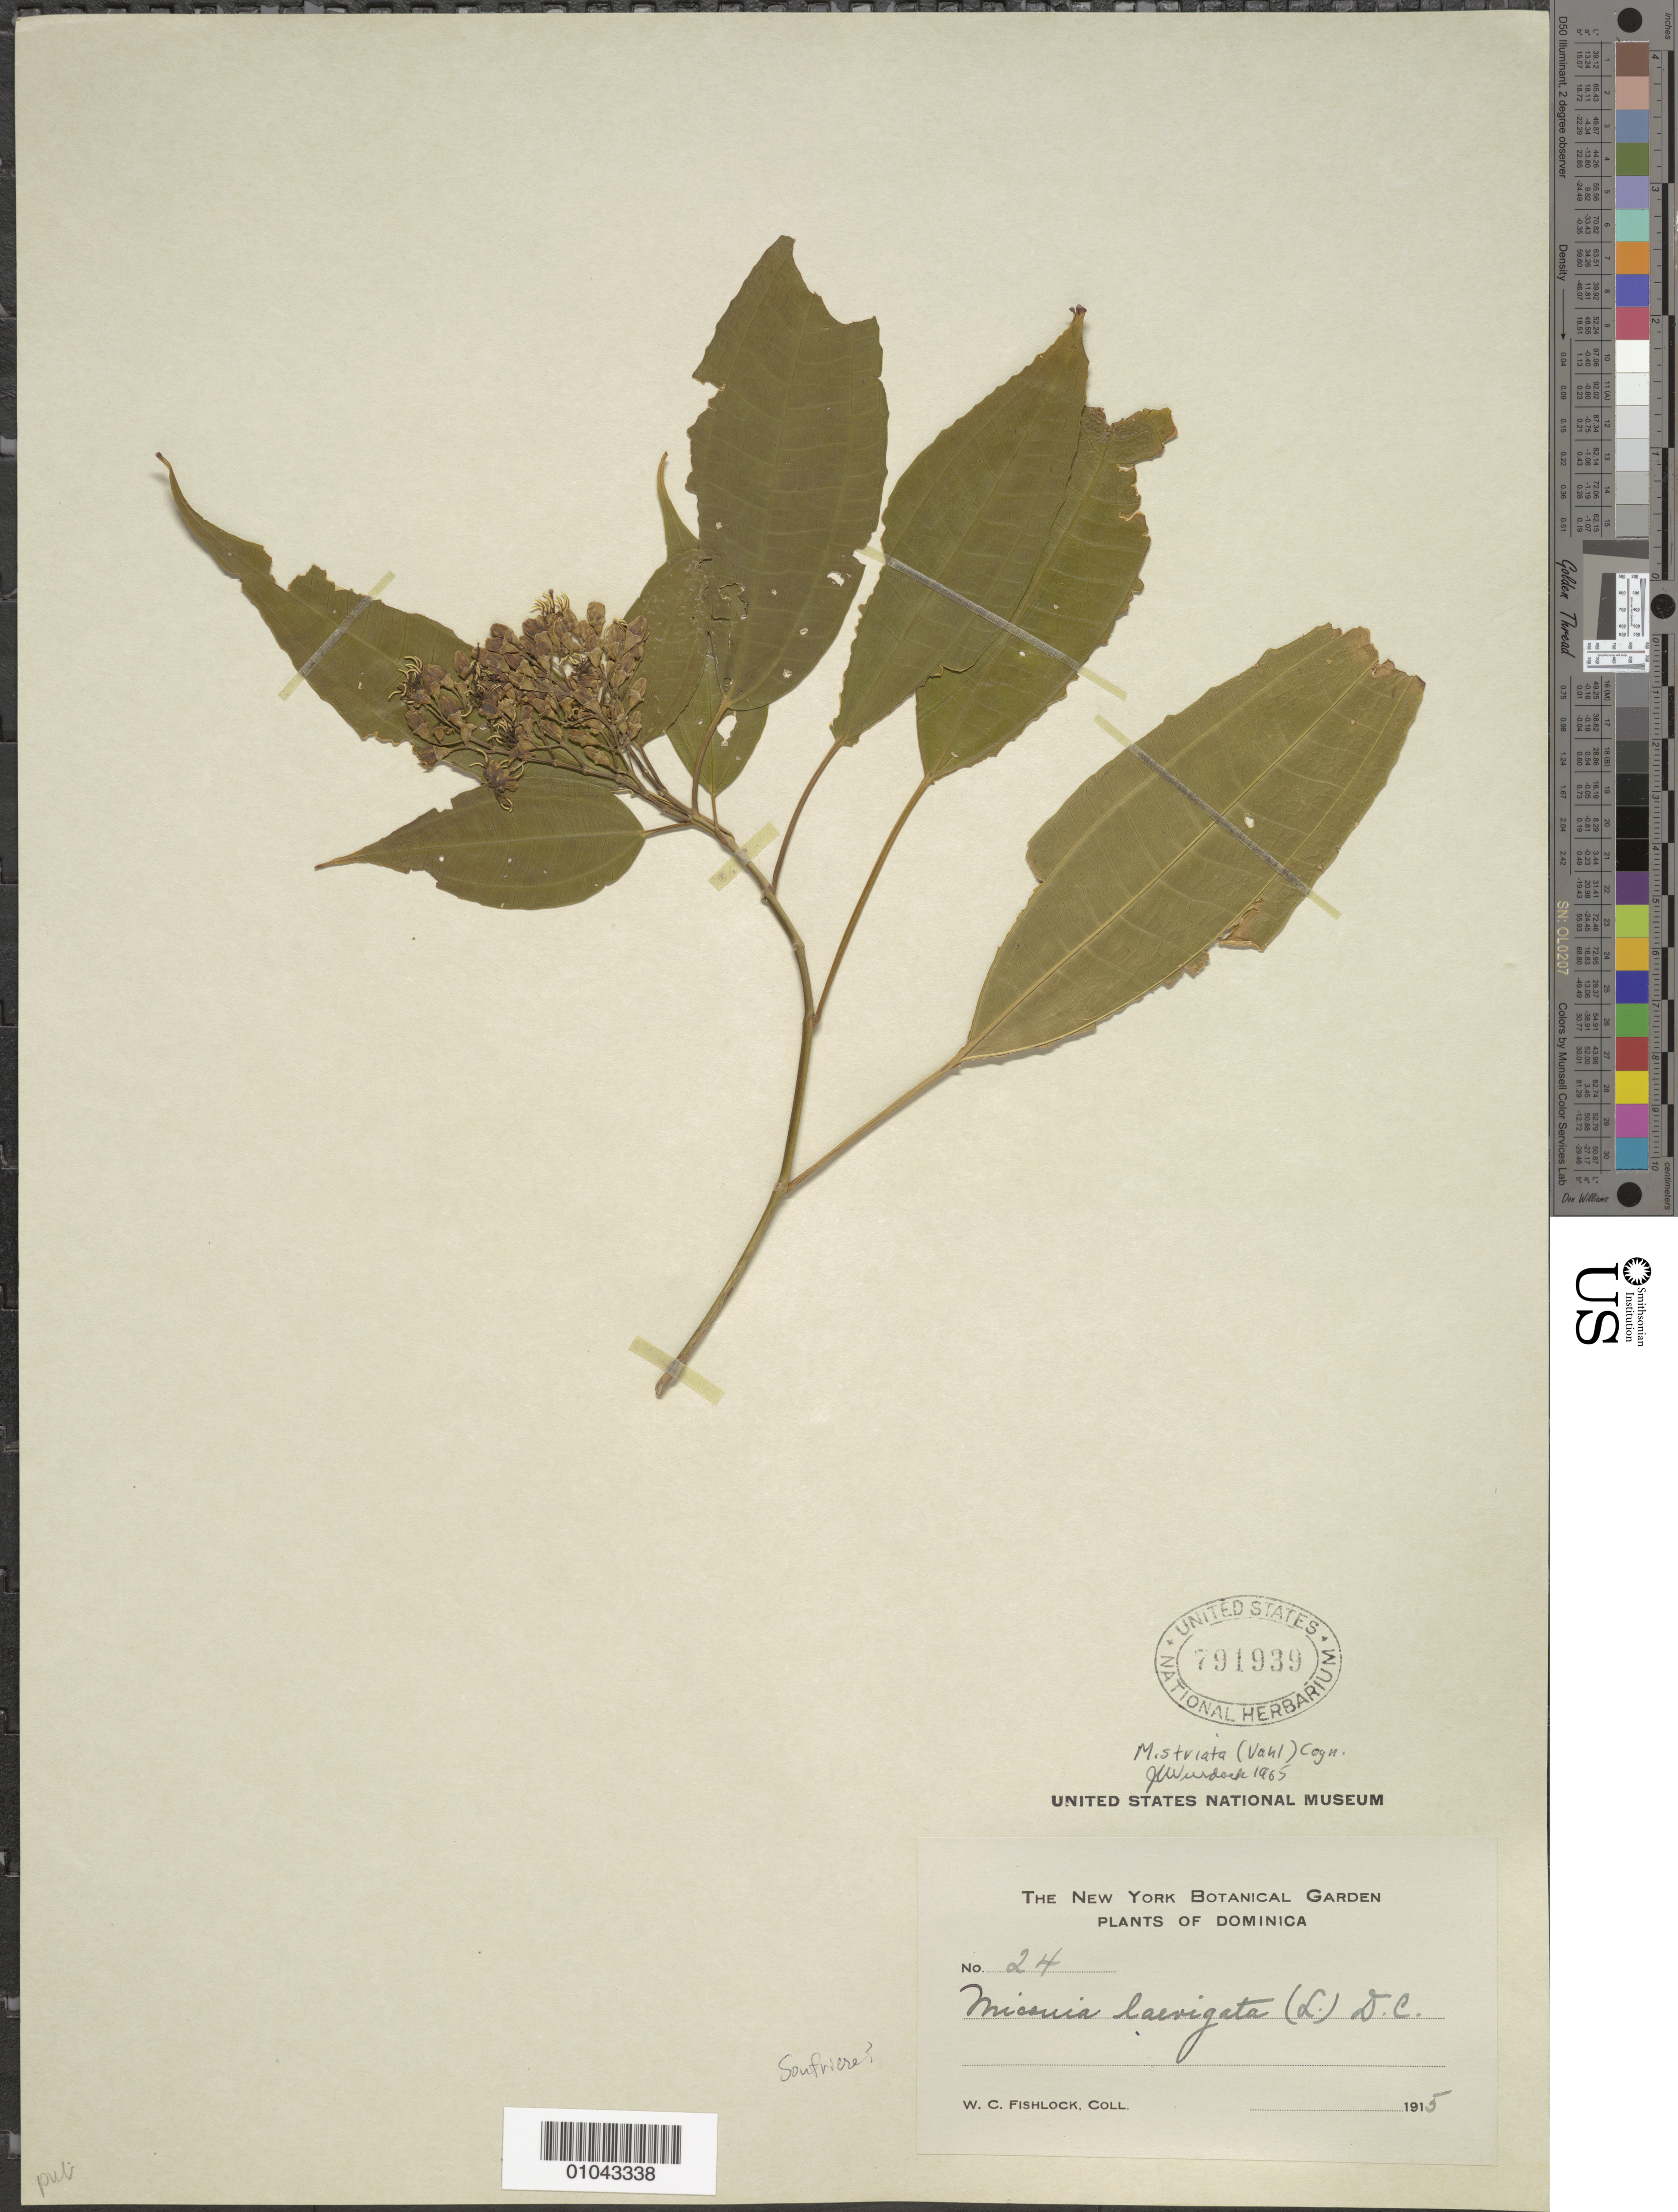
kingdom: Plantae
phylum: Tracheophyta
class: Magnoliopsida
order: Myrtales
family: Melastomataceae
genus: Miconia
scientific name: Miconia striata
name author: (Vahl) Cogn.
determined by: Wurdack, John J., (US), US (UNITED STATES)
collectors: W. Fishlock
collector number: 24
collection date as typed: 1915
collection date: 1915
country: Dominica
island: Dominica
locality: Soufriere ?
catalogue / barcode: US 791939